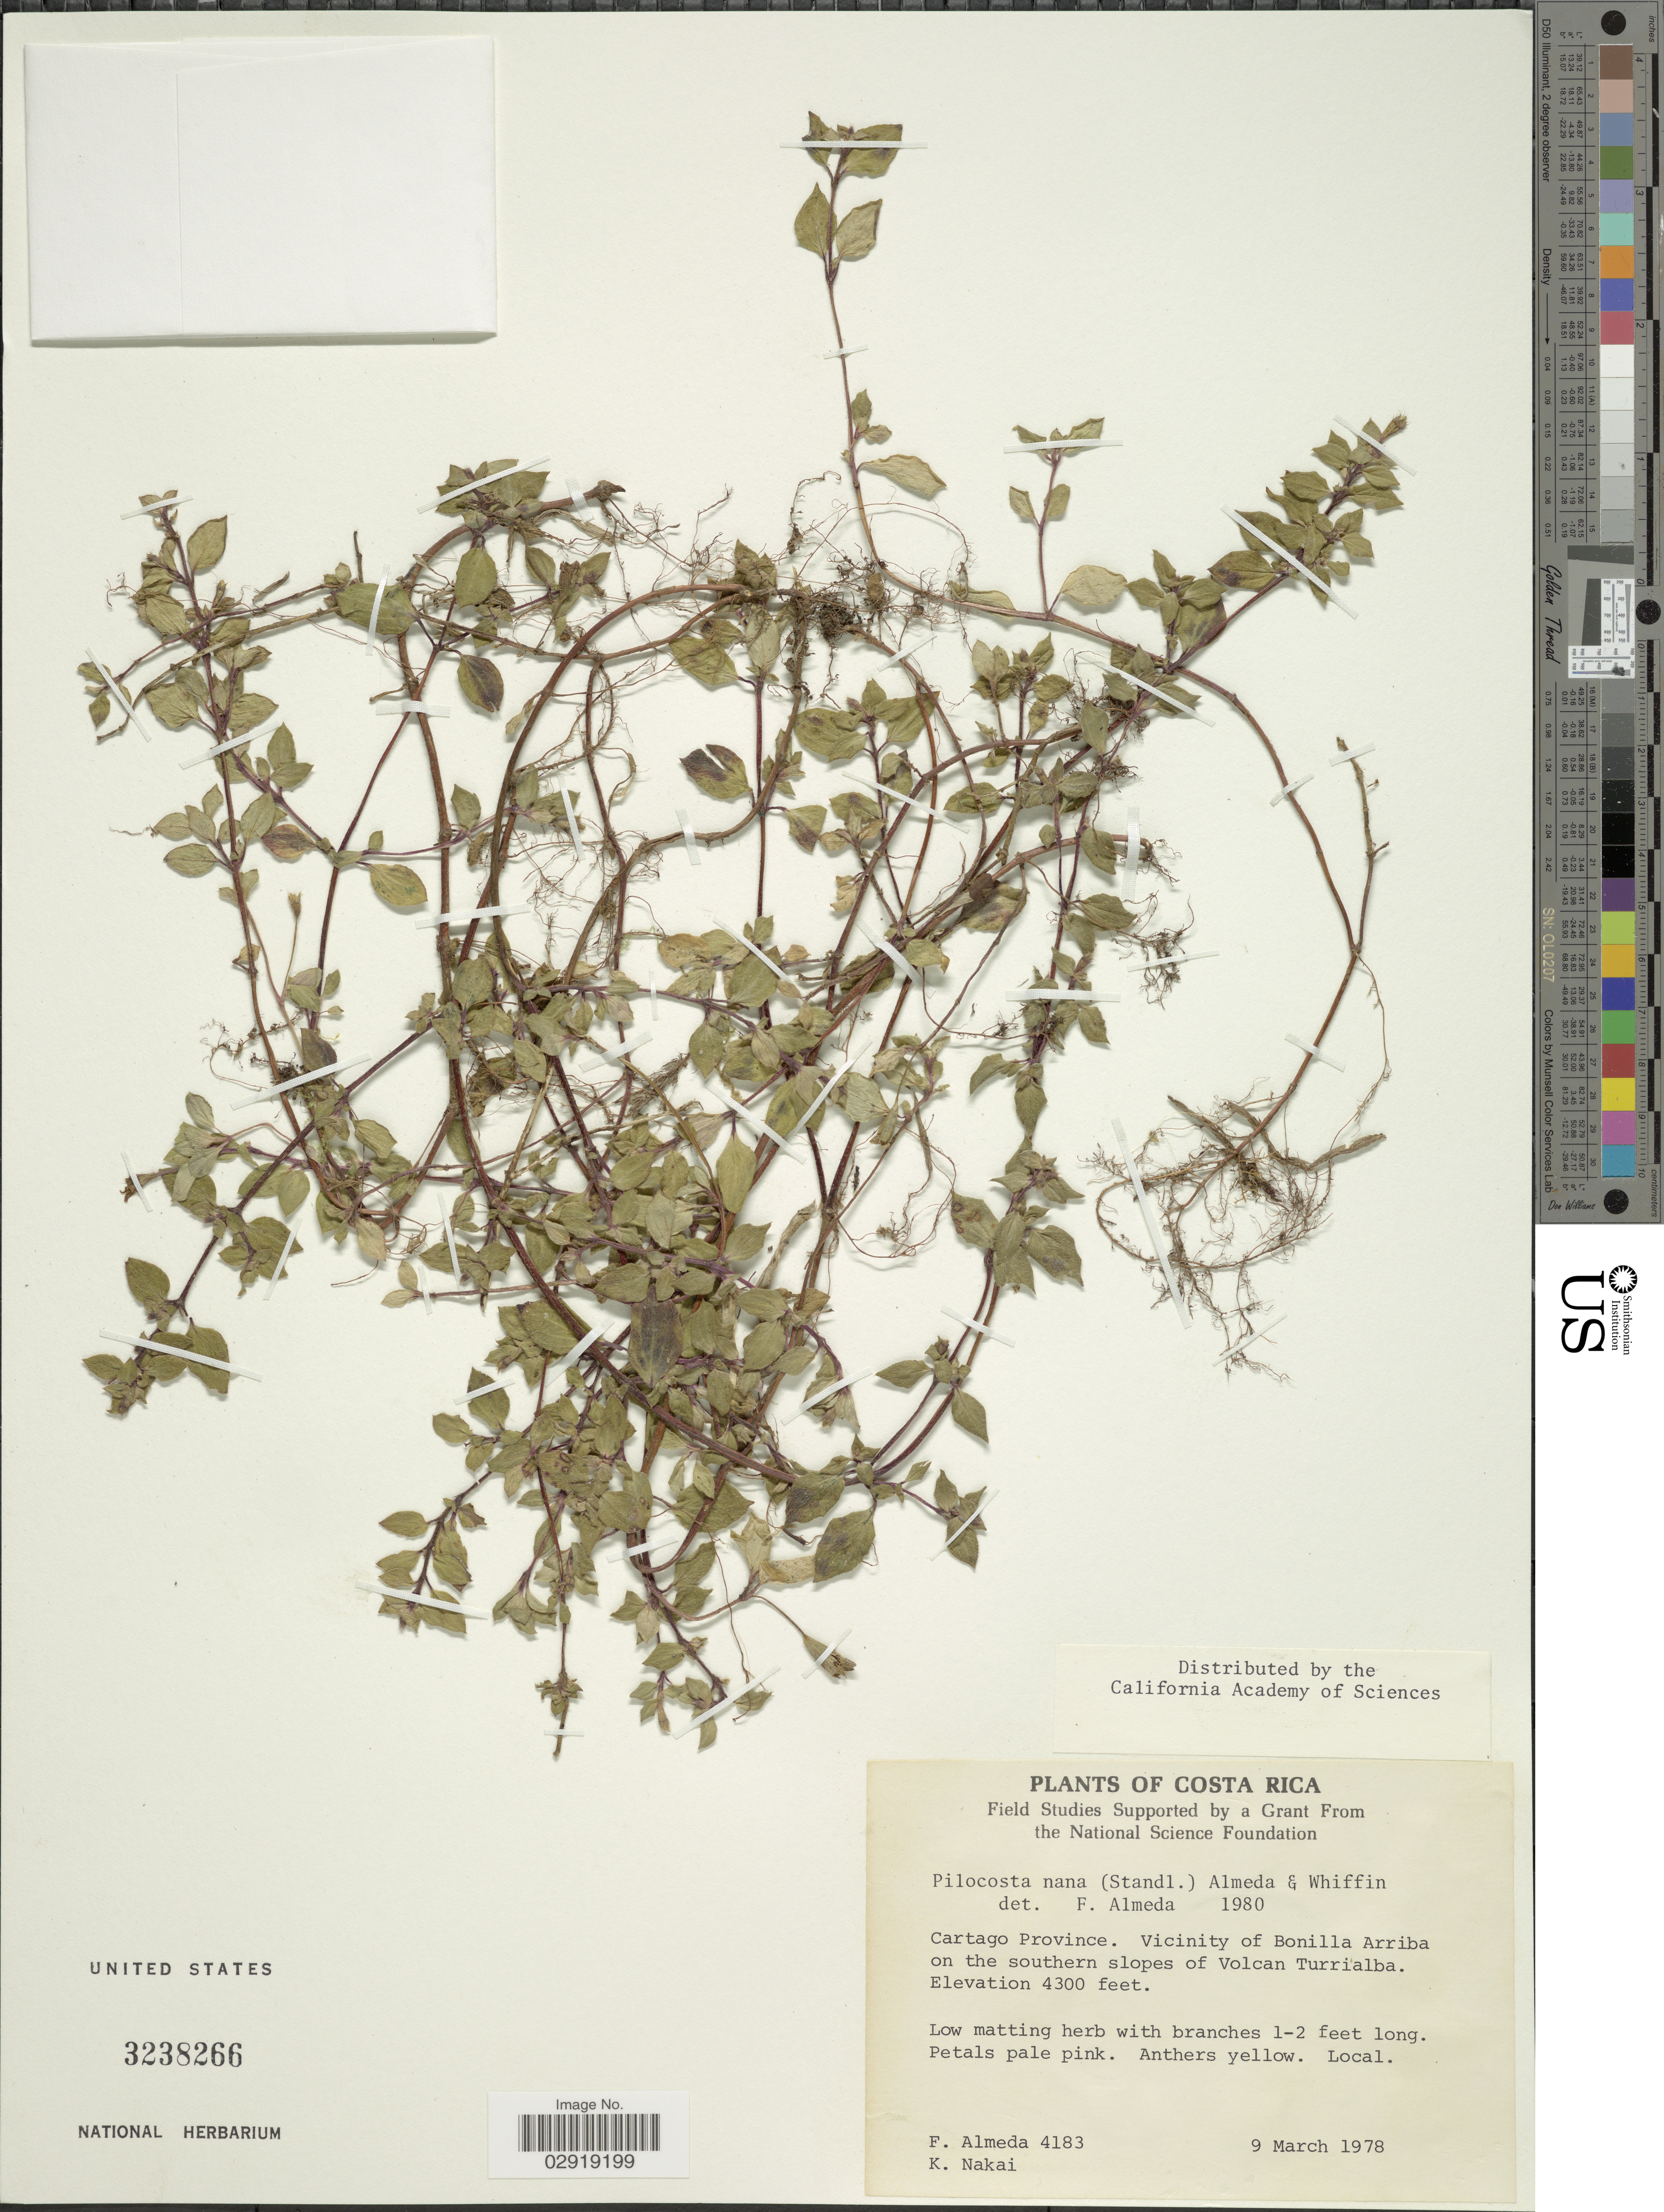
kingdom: Plantae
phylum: Tracheophyta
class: Magnoliopsida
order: Myrtales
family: Melastomataceae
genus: Pilocosta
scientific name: Pilocosta nana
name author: (Standl.) Almeda &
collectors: F. Almeda & K. M. Nakai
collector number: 4183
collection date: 1978-03-09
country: Costa Rica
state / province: Cartago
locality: Vicinity of Bonilla Arriba on the southern slopes of Volcan Turrialba.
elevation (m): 1311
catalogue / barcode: US 3238266